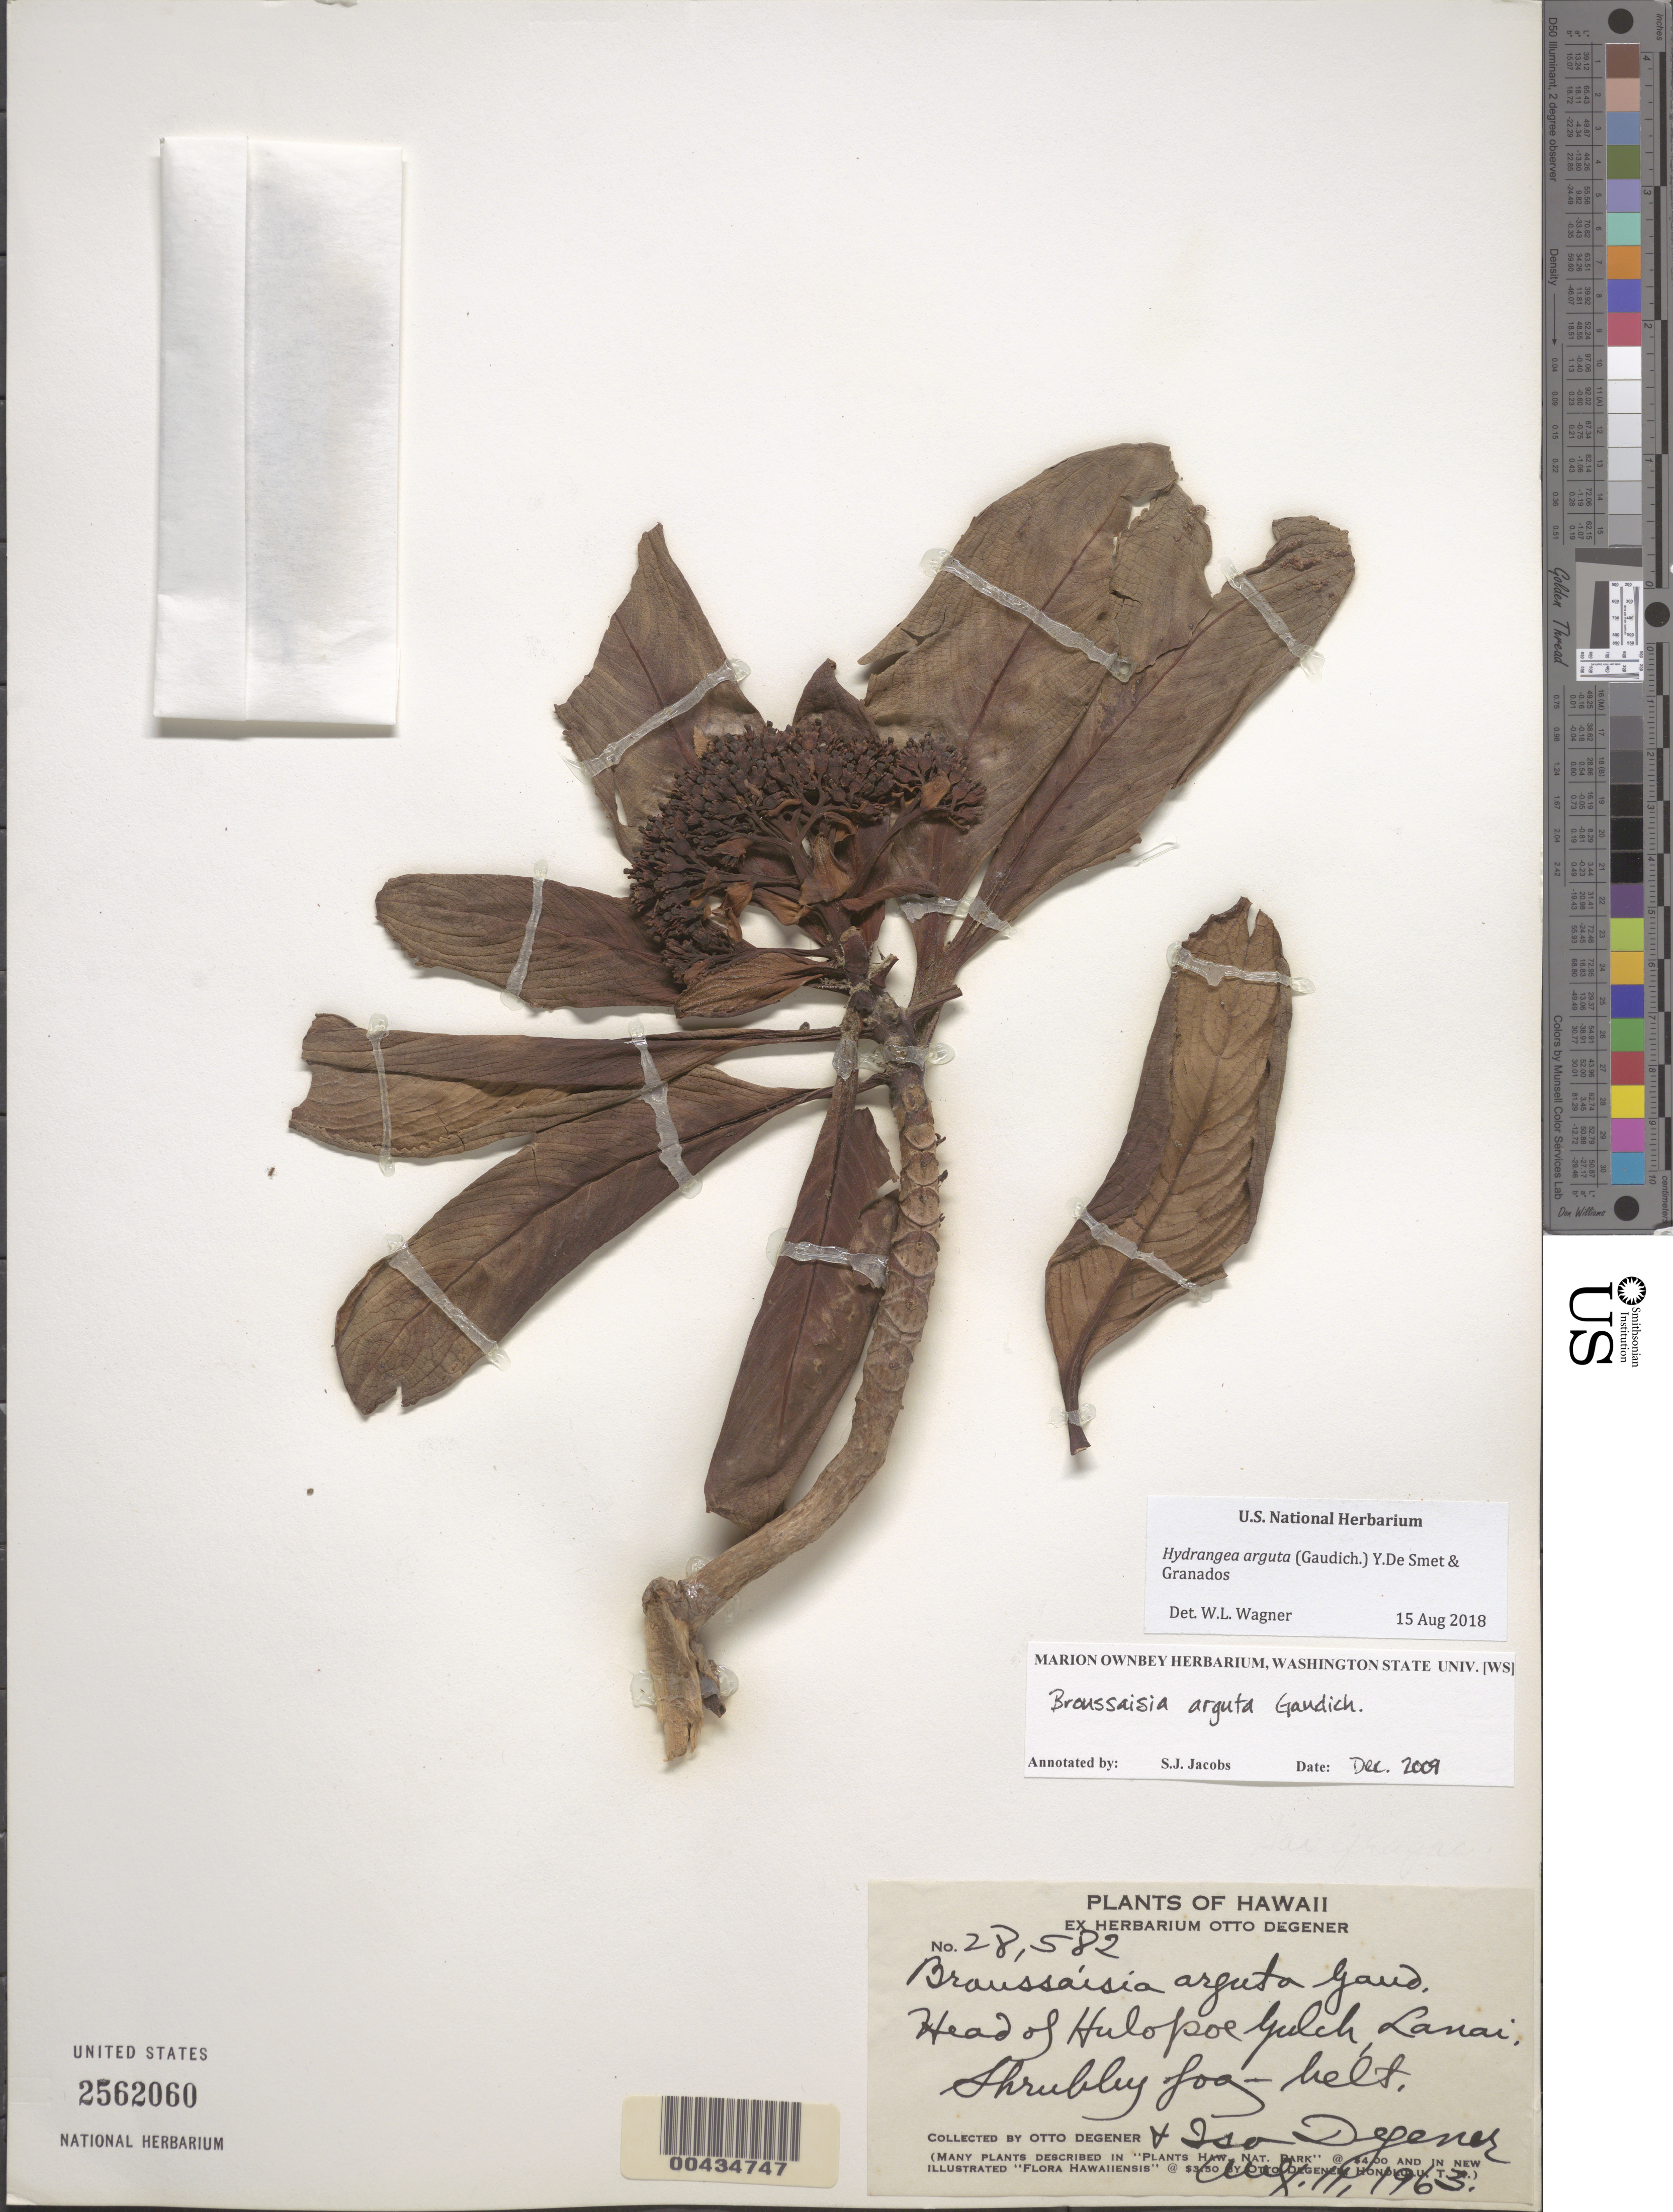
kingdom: Plantae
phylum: Tracheophyta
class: Magnoliopsida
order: Cornales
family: Hydrangeaceae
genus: Hydrangea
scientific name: Hydrangea arguta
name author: (Gaudich.) Y. De Smet & C. Granados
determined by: Wagner, W. L., (BOT), Smithsonian Institution - National Museum of Natural History (UNITED STATES)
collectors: O. Degener & I. Degener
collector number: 28582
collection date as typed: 11 Aug 1963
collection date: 1963-08-11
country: United States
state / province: Hawaii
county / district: Maui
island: Lana'i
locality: Head of Hulopoe Gulch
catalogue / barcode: US 2562060